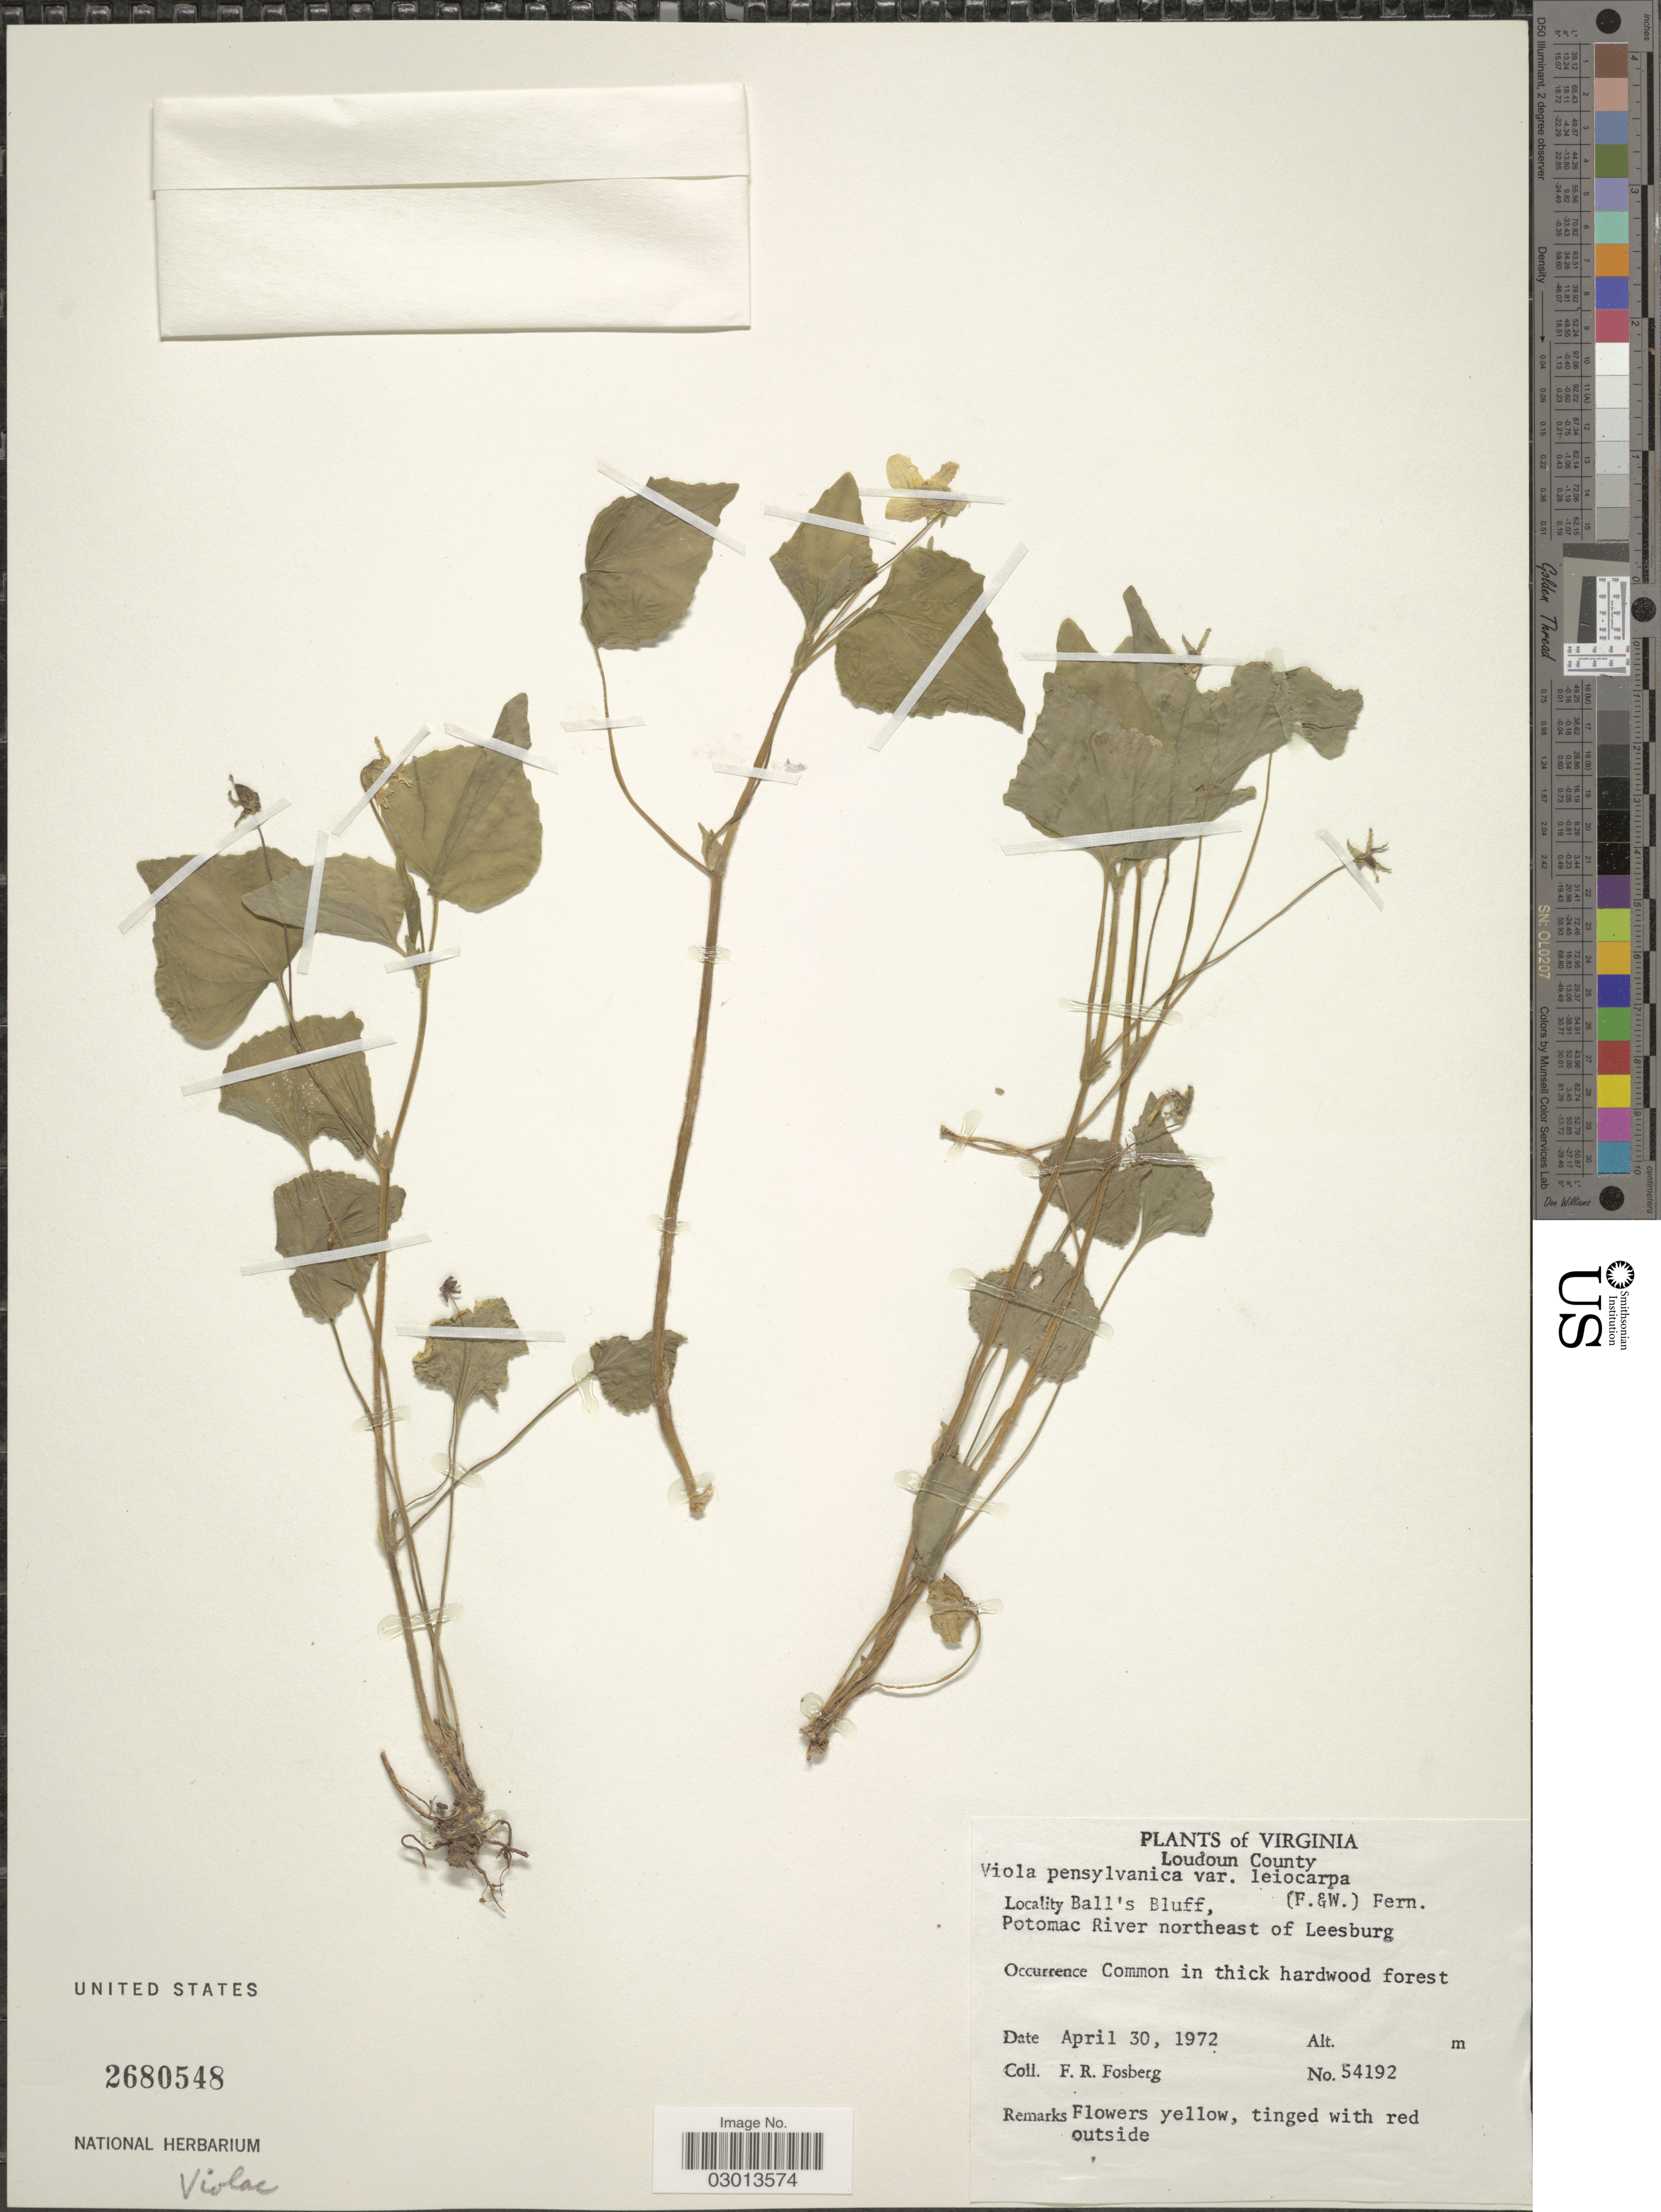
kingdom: Plantae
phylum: Tracheophyta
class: Magnoliopsida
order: Malpighiales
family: Violaceae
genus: Viola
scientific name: Viola pensylvanica var. leiocarpa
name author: (Fernald & Wiegand) Fernald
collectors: F. R. Fosberg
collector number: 54192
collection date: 1972-04-30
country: United States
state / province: Virginia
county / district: Loudoun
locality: Ball's Bluff, Potomac River northeast of Leesburg.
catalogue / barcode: US 2680548